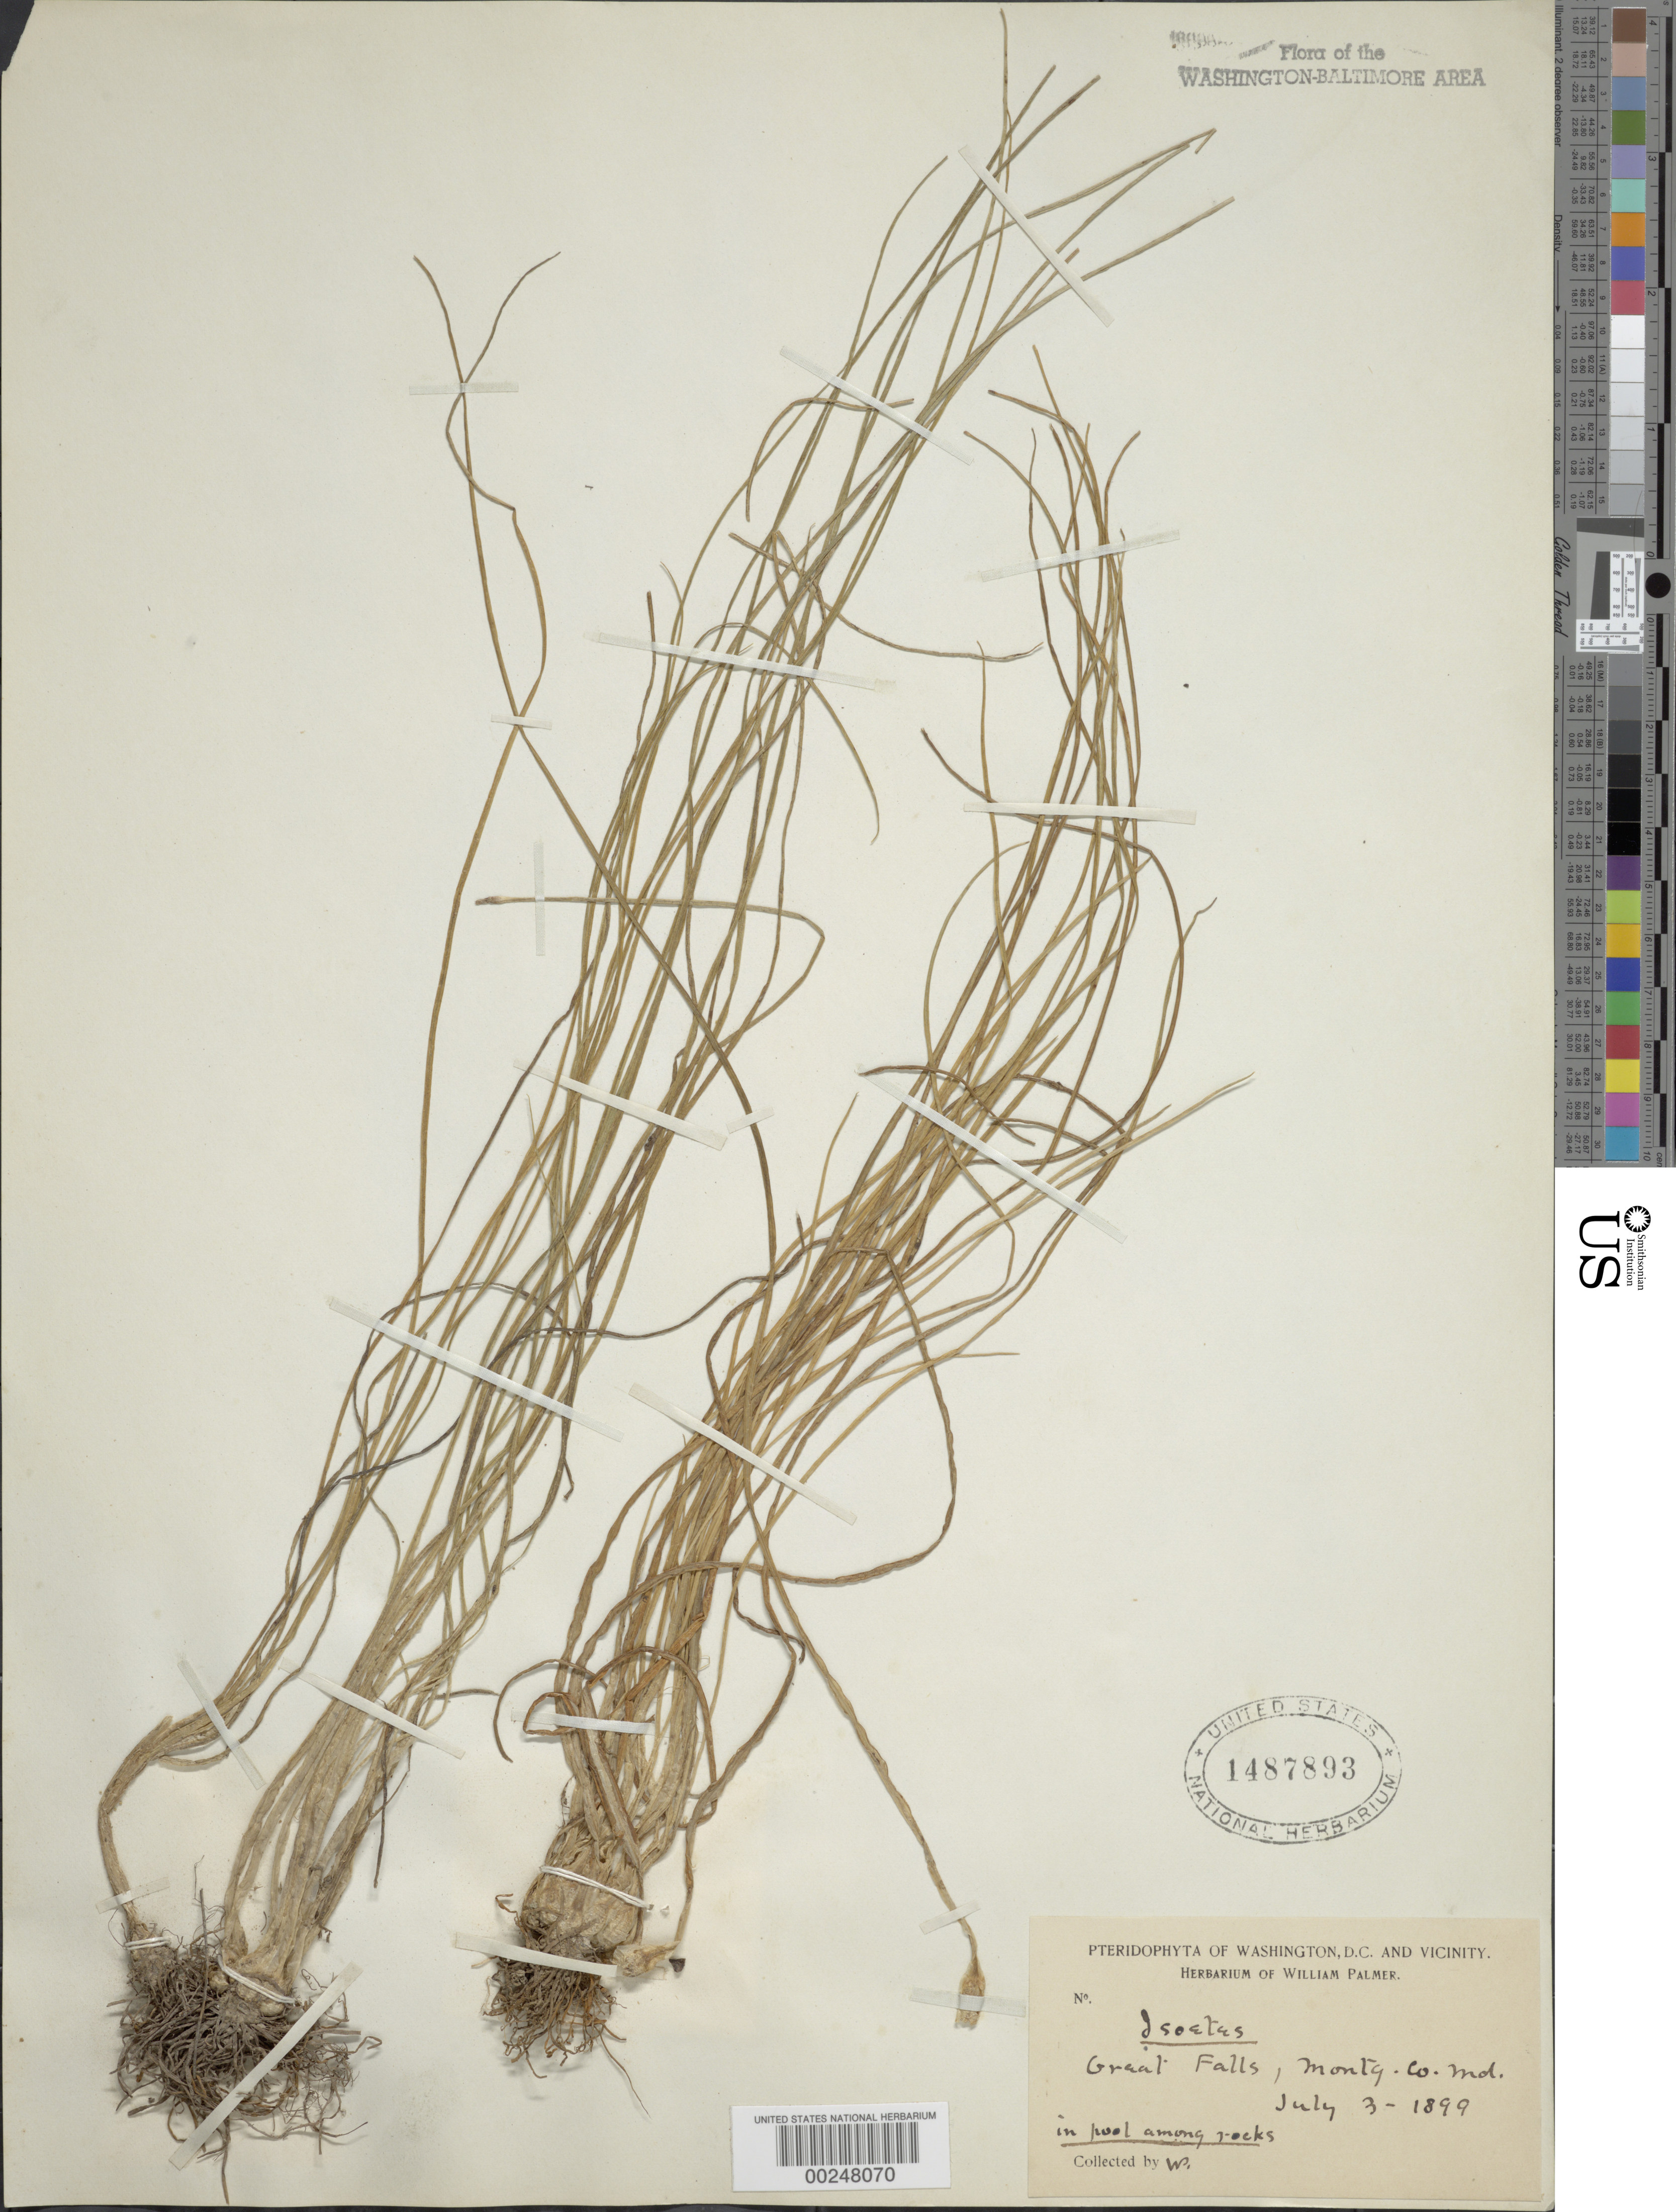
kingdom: Plantae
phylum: Tracheophyta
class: Lycopodiopsida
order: Isoetales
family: Isoetaceae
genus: Isoetes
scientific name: Isoetes engelmannii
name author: A. Braun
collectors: W. Palmer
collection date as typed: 03 Jul 1899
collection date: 1899-07-03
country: United States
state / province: Maryland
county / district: Montgomery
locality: Great Falls C. & O. Canal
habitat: In pool among rocks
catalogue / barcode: US 1487893